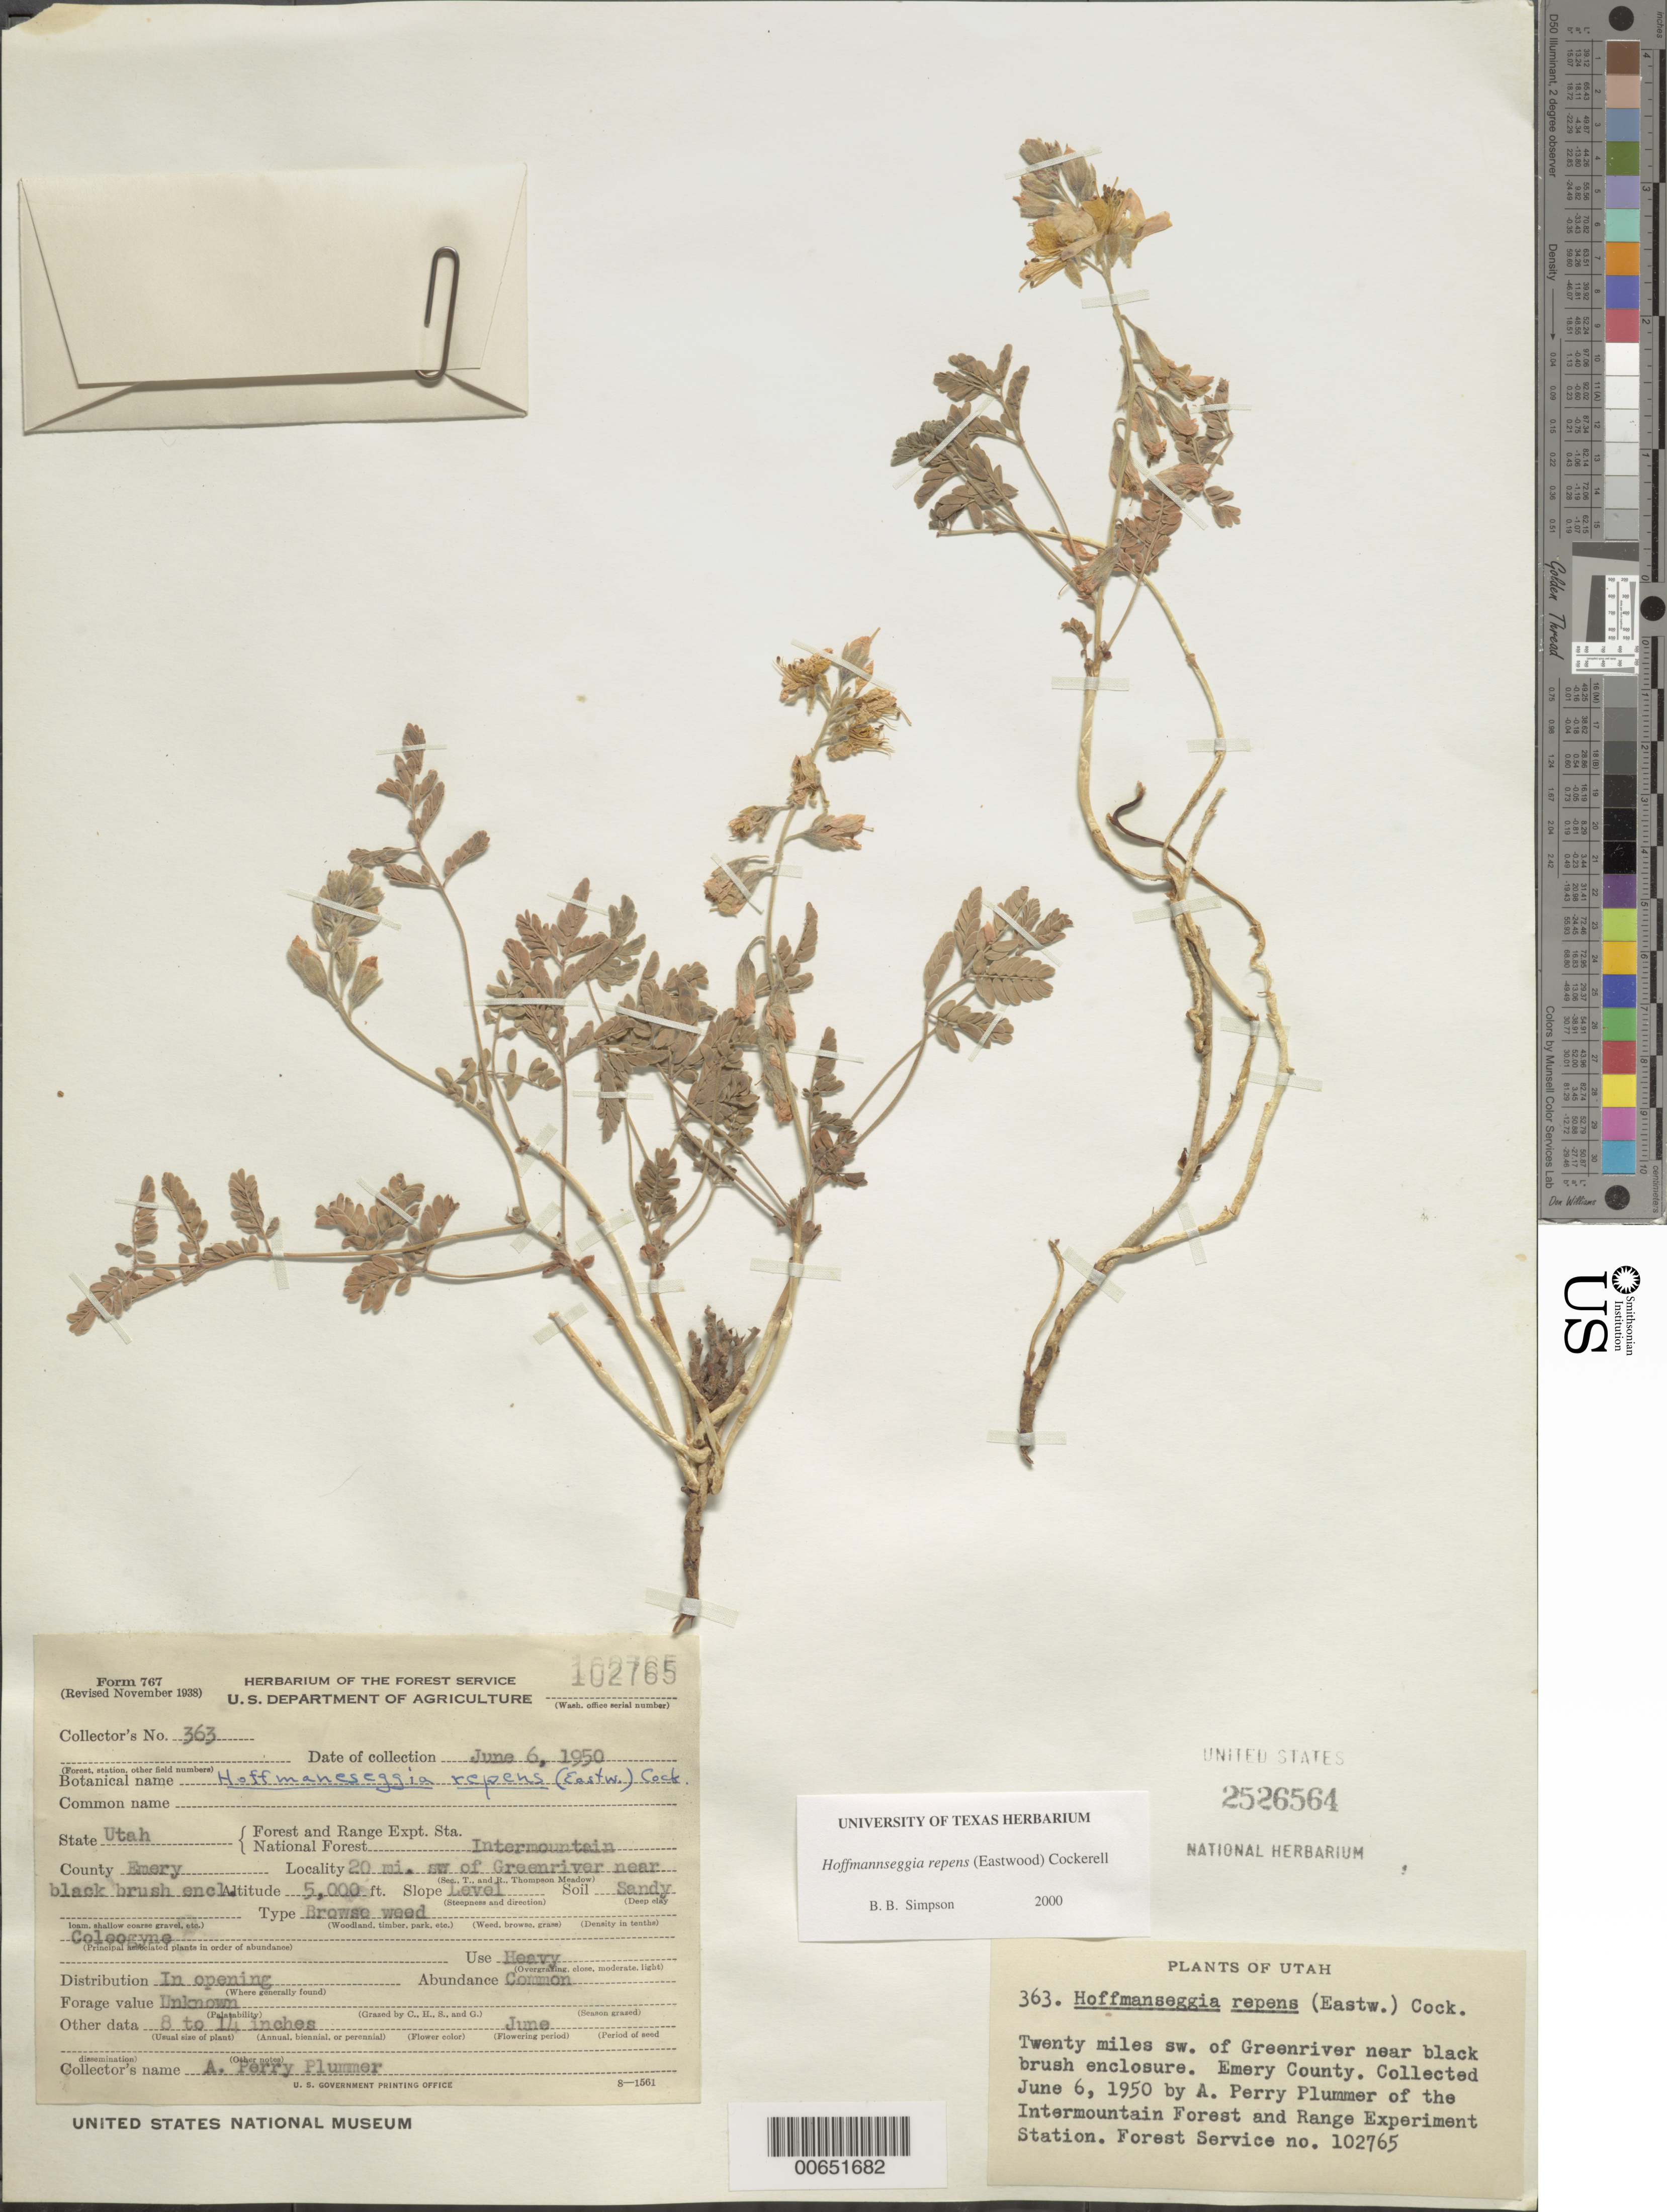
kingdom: Plantae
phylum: Tracheophyta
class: Magnoliopsida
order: Fabales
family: Fabaceae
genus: Hoffmannseggia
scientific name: Hoffmannseggia repens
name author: (Eastw.) Cockerell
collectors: A. Plummer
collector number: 363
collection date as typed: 06 Jun 1950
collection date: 1950-06-06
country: United States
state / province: Utah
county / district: Emery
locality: NW of Green River near black brush enclosure. Intermountain Forest and Range Experiment Station.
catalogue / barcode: US 2526564